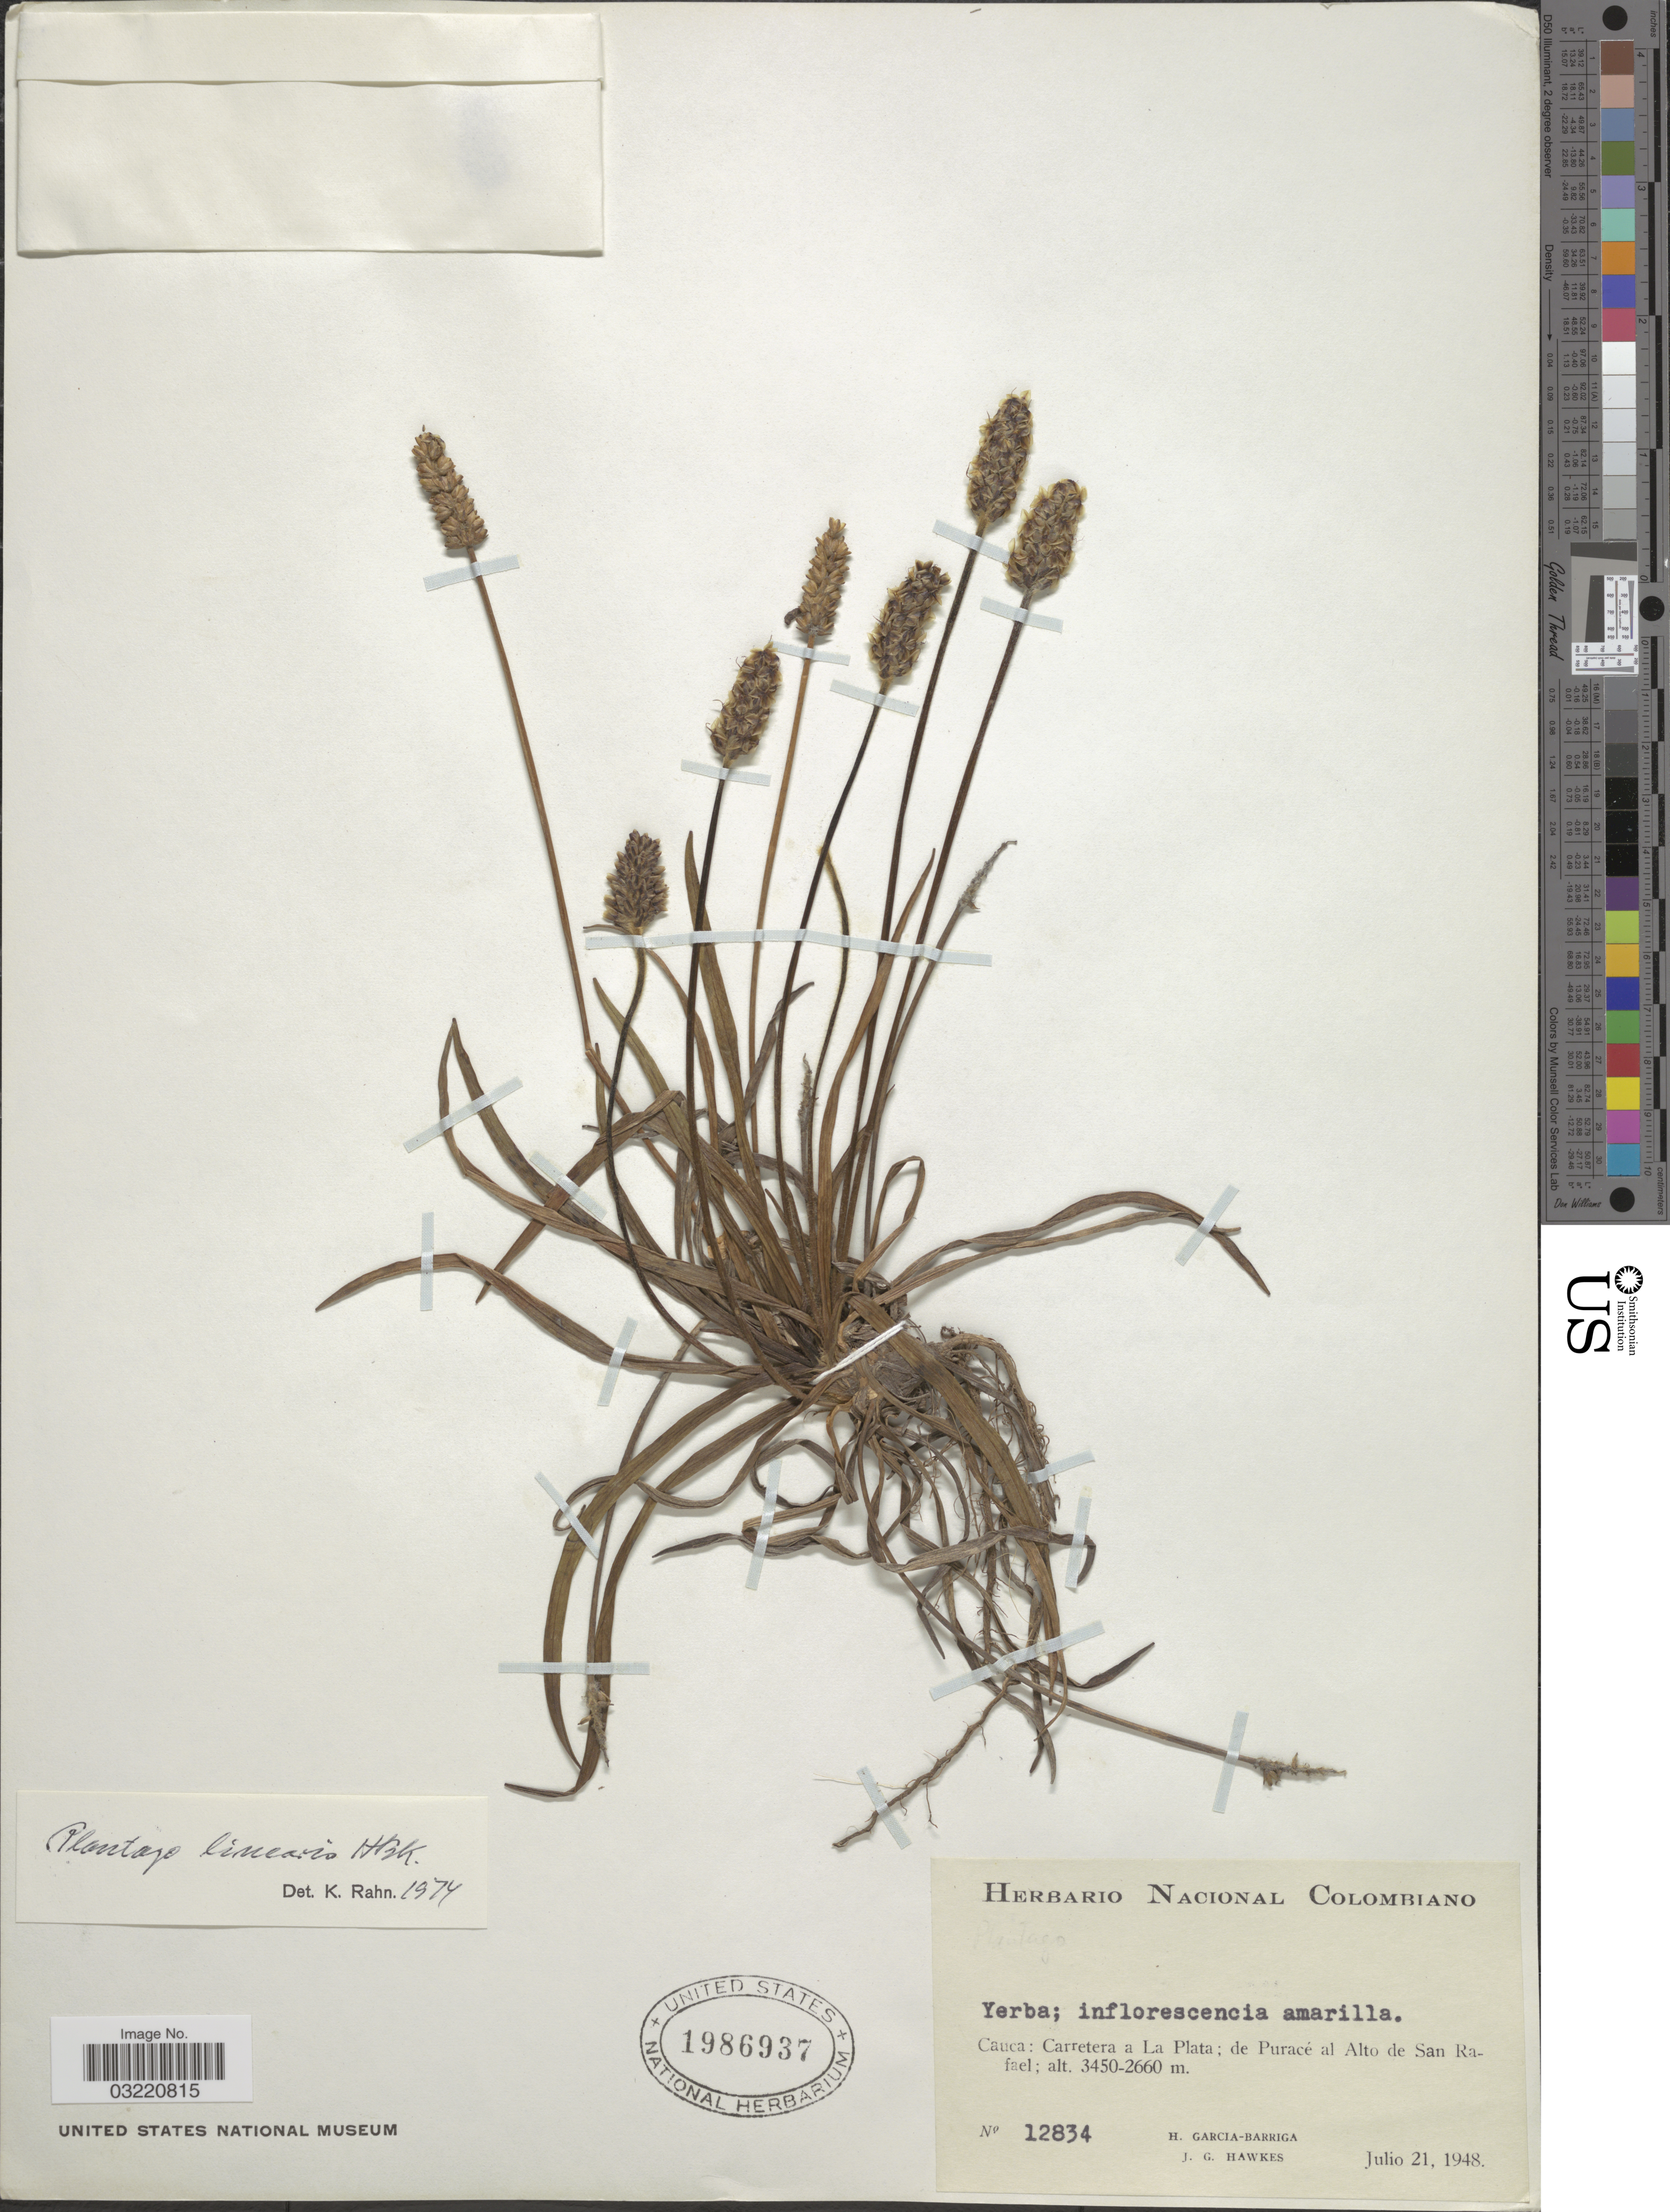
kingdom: Plantae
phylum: Tracheophyta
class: Magnoliopsida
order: Lamiales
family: Plantaginaceae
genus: Plantago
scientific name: Plantago linearis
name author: Kunth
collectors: H. García Barriga & J. Hawkes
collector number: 12834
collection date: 1948-07-21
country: Colombia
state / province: Cauca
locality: Carretera a La Plata; de Puracé al Alto de San Rafael.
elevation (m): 2660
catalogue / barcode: US 1986937